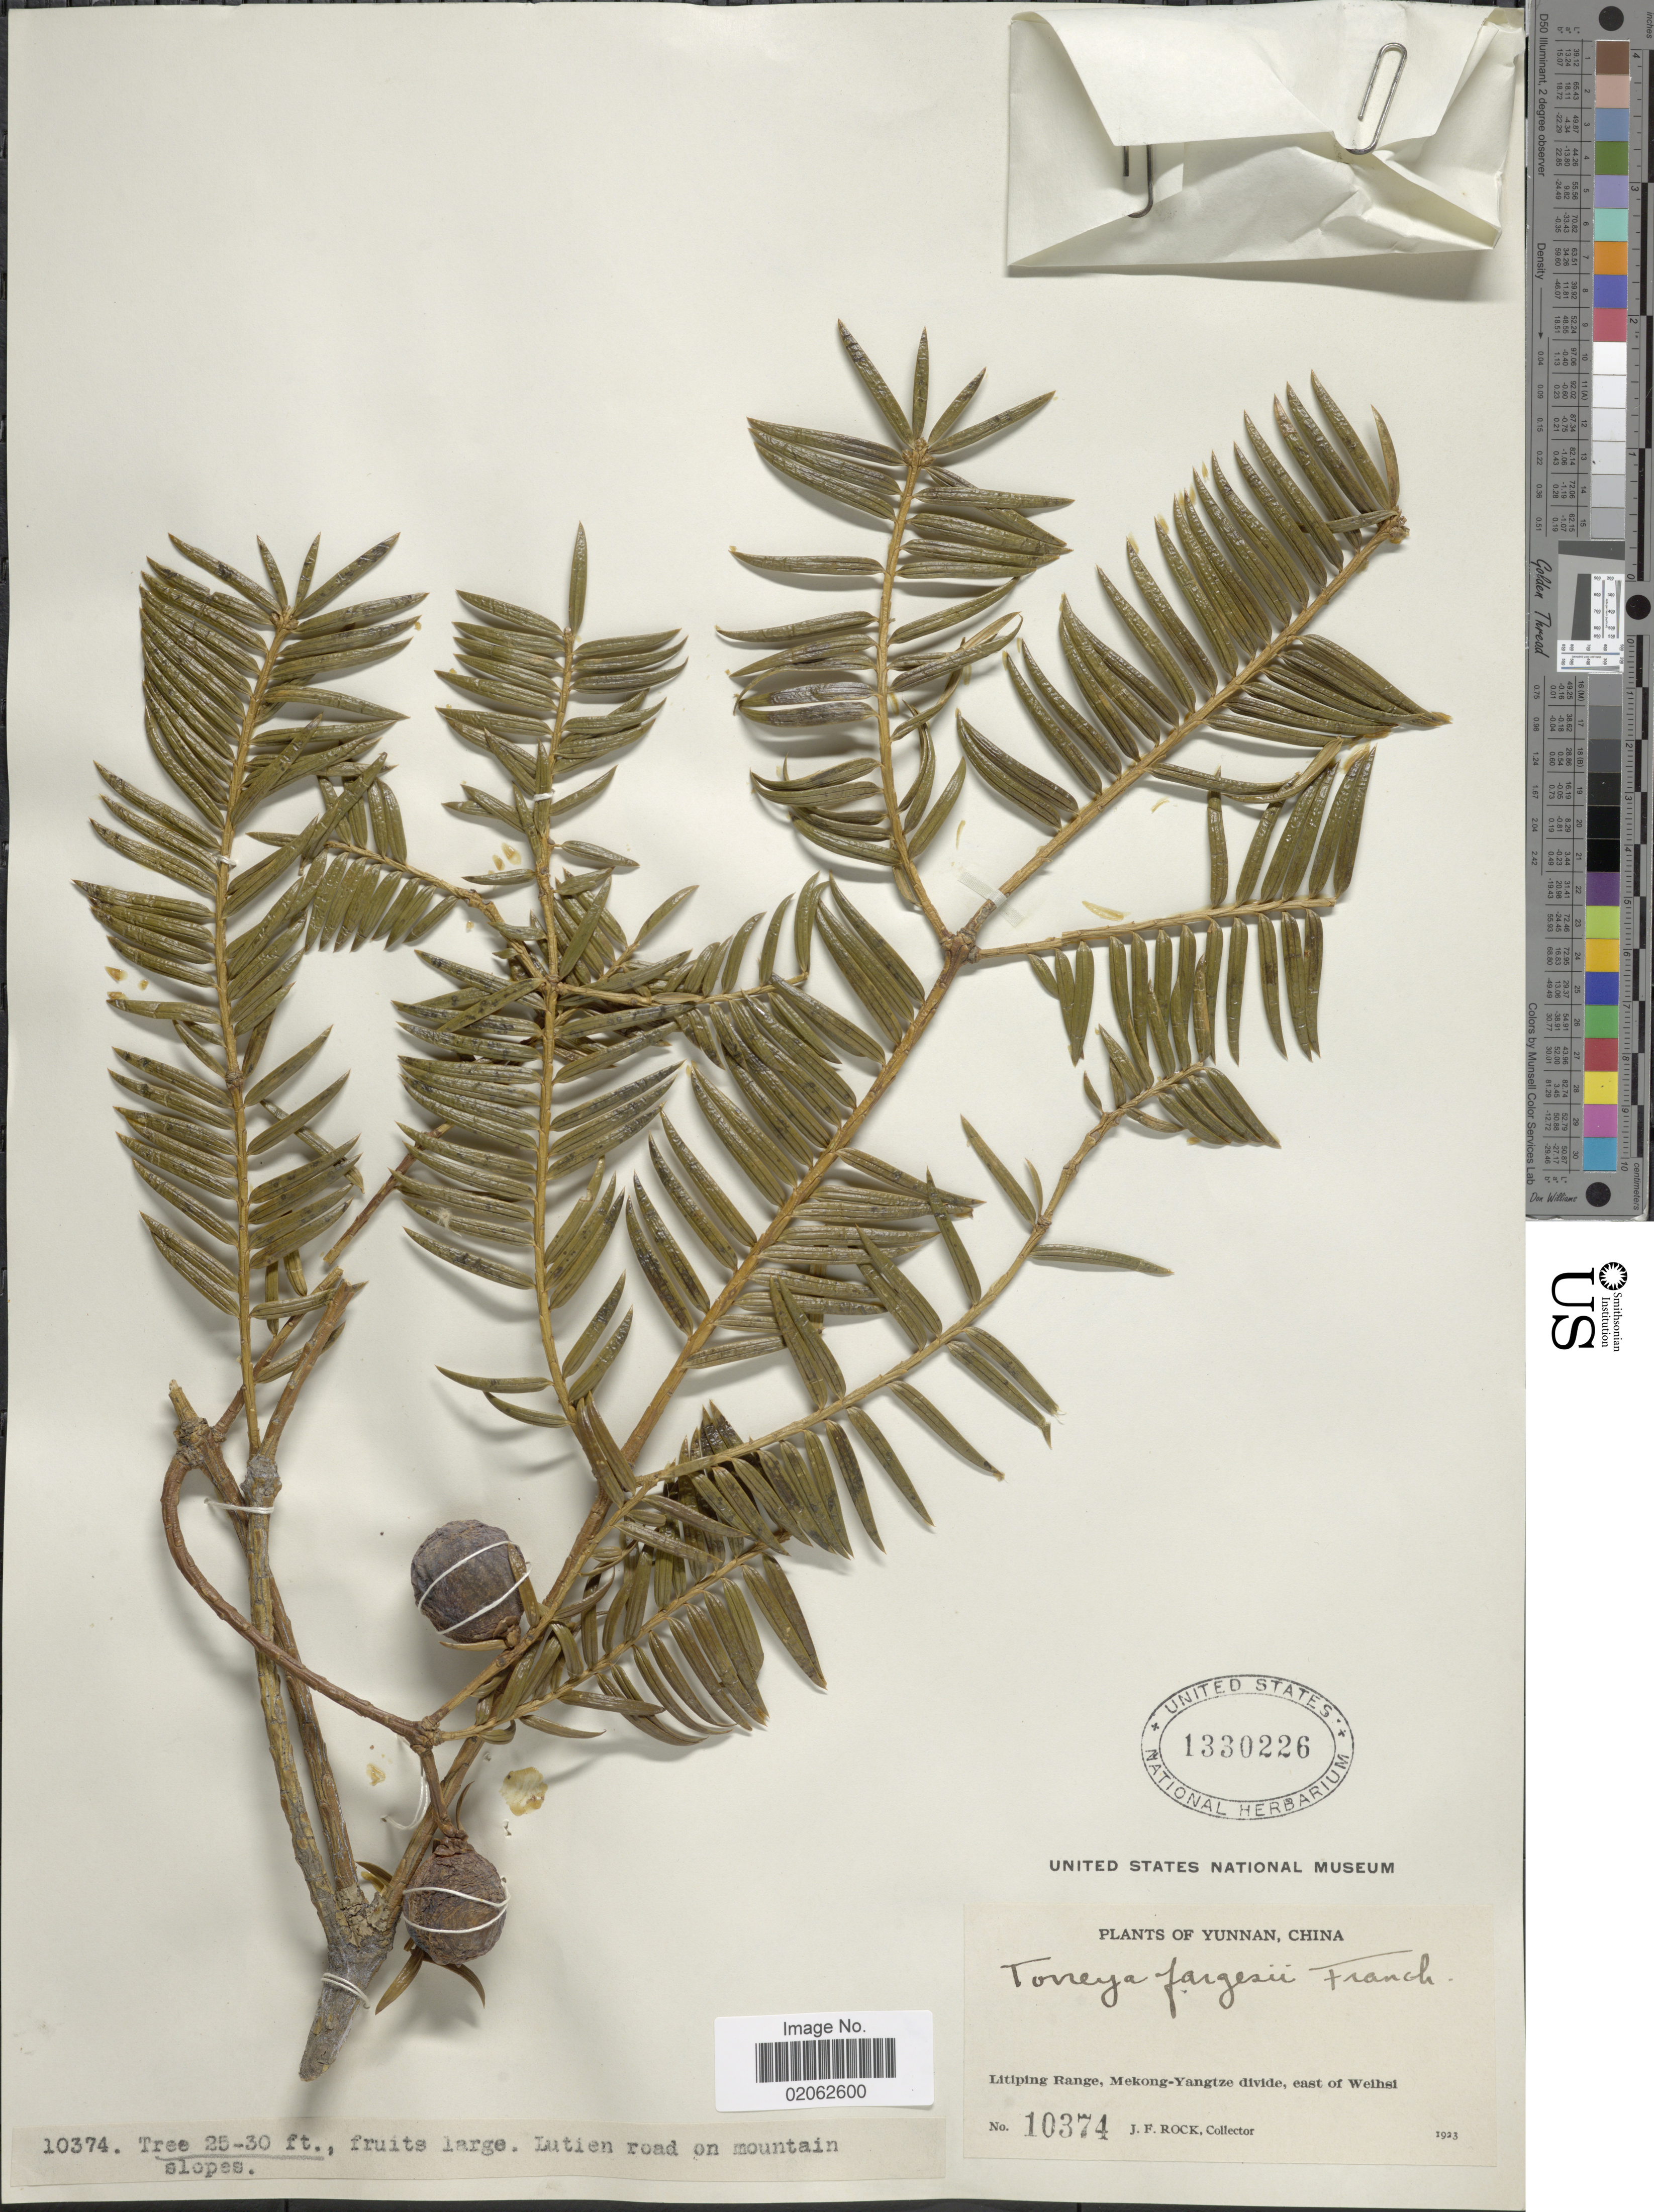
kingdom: Plantae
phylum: Tracheophyta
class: Pinopsida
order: Pinales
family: Taxaceae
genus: Torreya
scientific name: Torreya fargesii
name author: Franch.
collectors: J. Rock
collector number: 10374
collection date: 1923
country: China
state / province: Yunnan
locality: Litiping Range, Mekong-Yangtze divide, east of Weihsi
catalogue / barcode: US 1330226